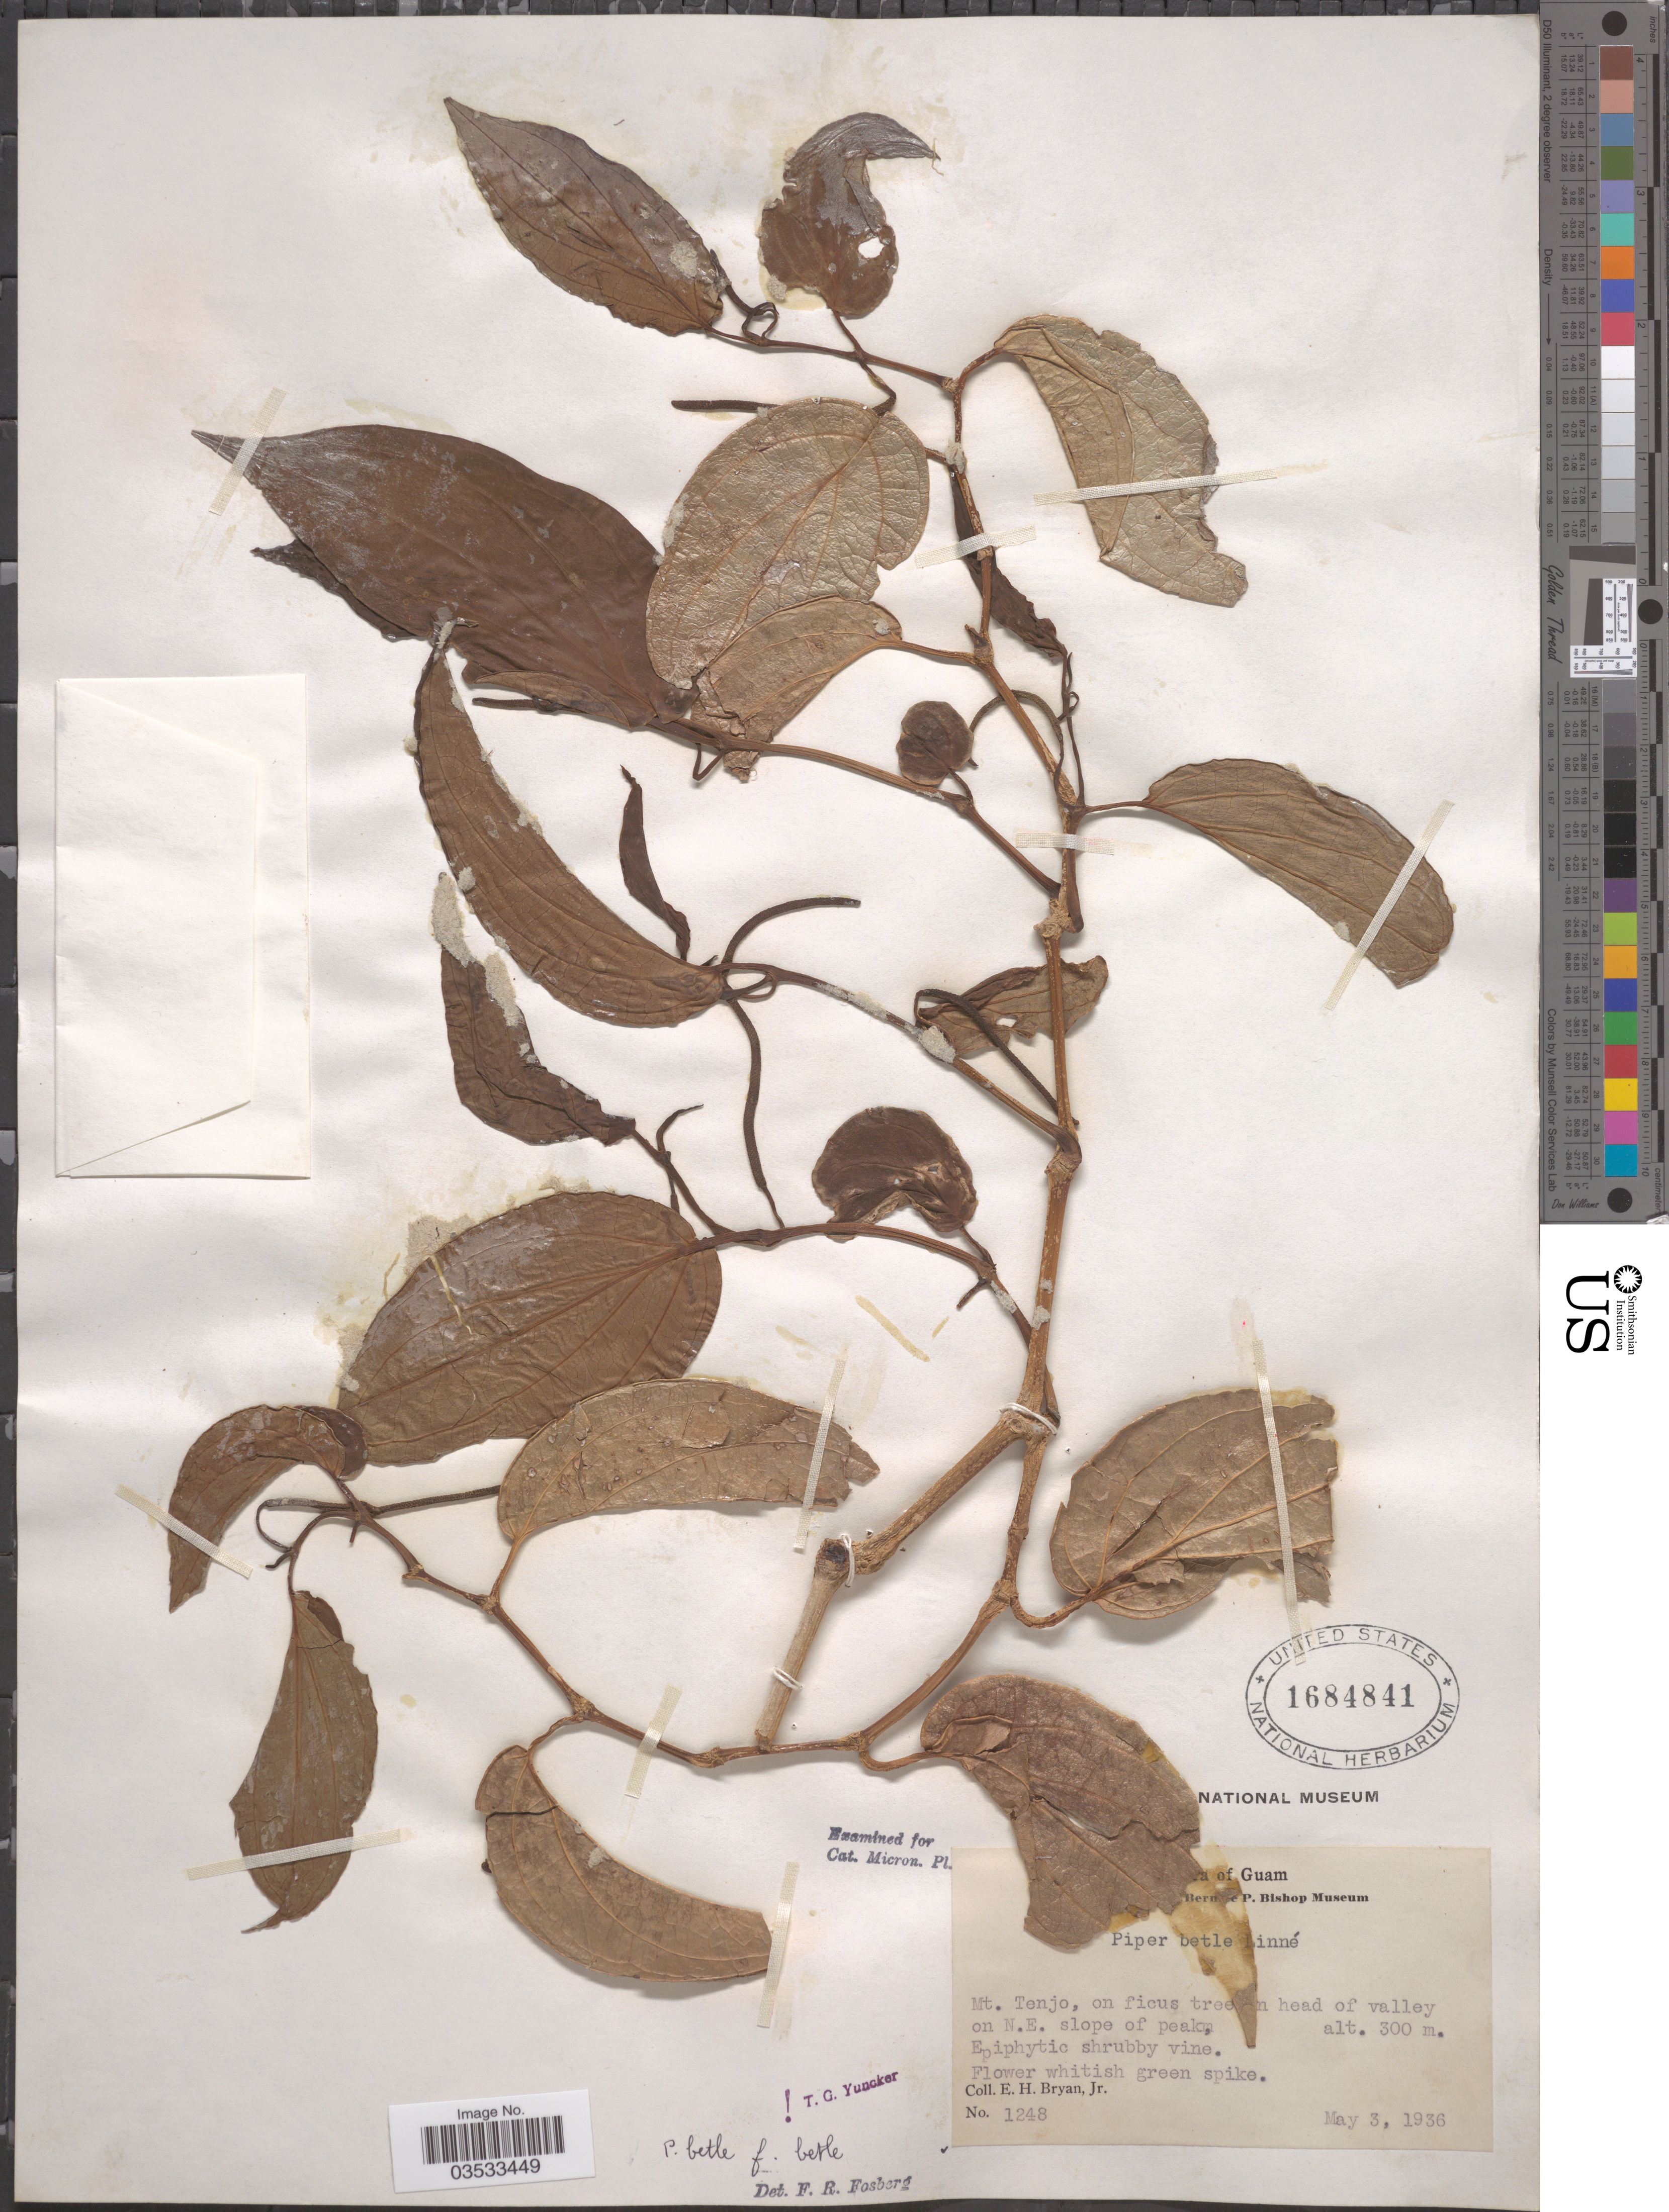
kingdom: Plantae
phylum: Tracheophyta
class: Magnoliopsida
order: Piperales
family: Piperaceae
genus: Piper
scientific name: Piper betle f. betle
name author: L.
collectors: E. Bryan Jr.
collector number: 1248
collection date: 1936-05-03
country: Guam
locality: Mt. Tenjo, on focis tree [illegible text]n head of valley on N.E. slope of peak.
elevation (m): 300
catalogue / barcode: US 1684811